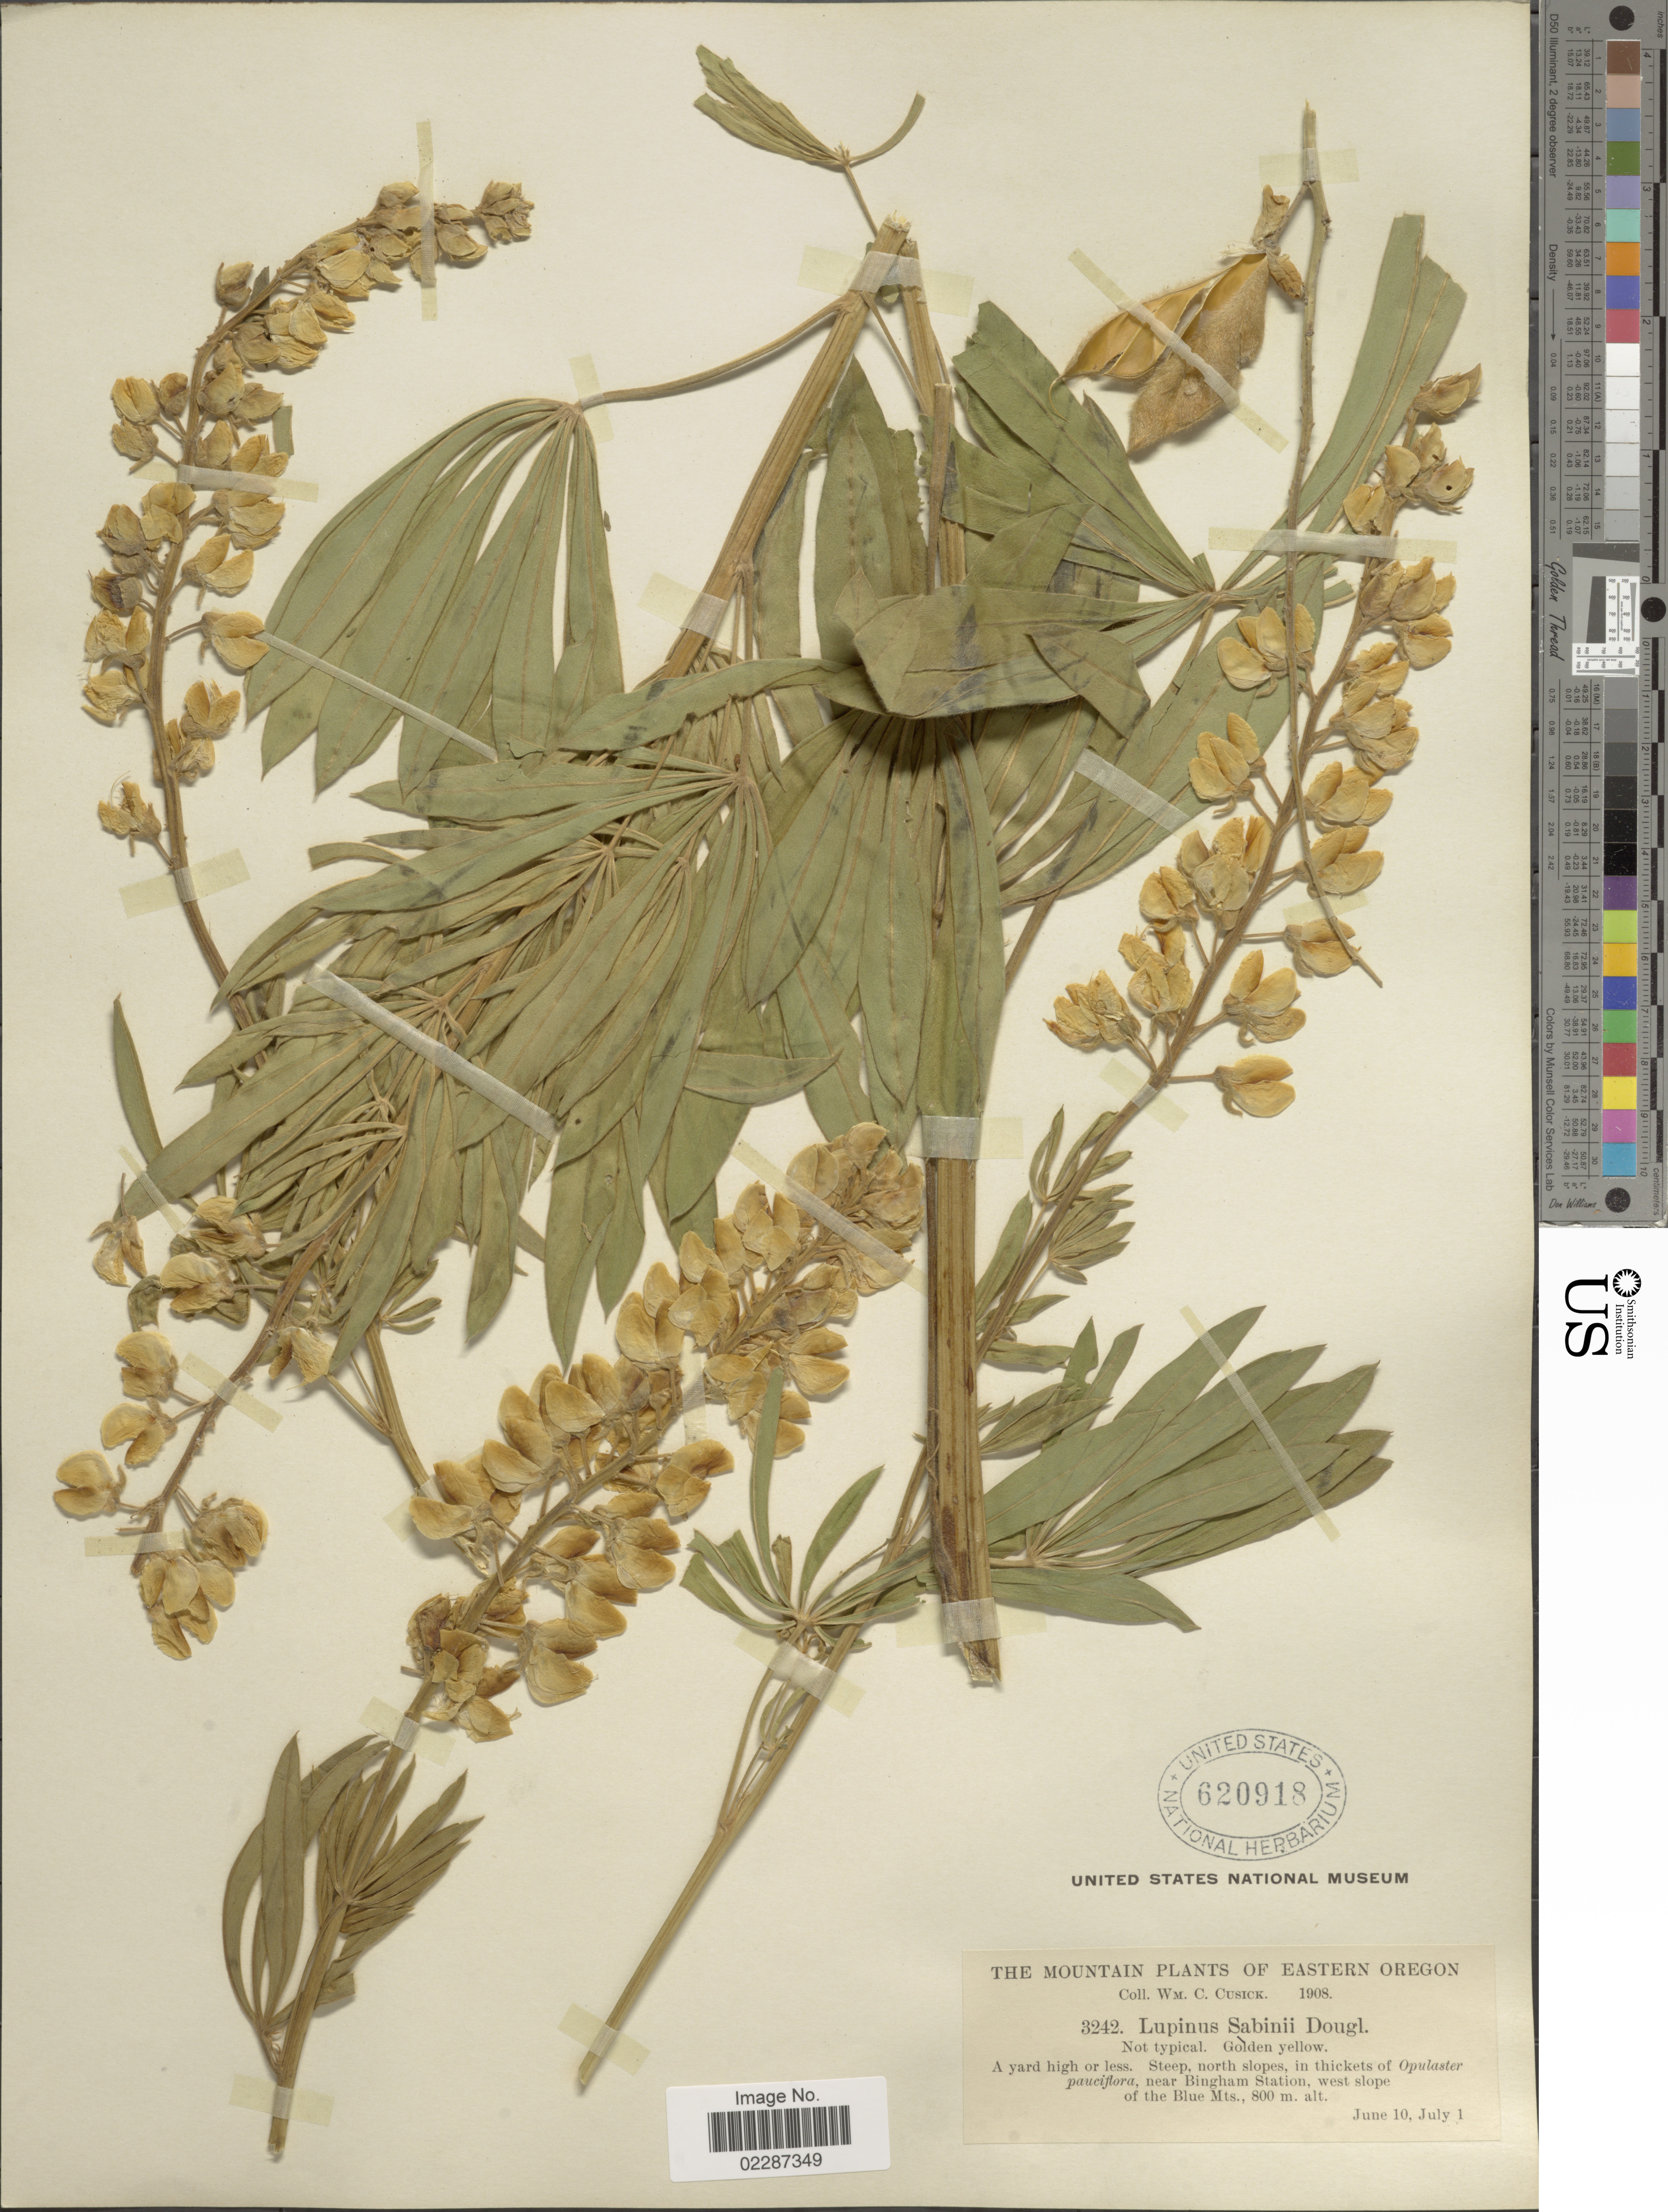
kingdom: Plantae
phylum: Tracheophyta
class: Magnoliopsida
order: Fabales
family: Fabaceae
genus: Lupinus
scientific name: Lupinus sabinii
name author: Douglas ex Hook.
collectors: W. C. Cusick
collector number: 3242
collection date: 1908-06-10/1908-07-01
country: United States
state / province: Oregon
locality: Eastern Oregon, near Bingham Station, west slope of the Blue Mts.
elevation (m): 800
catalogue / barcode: US 620918